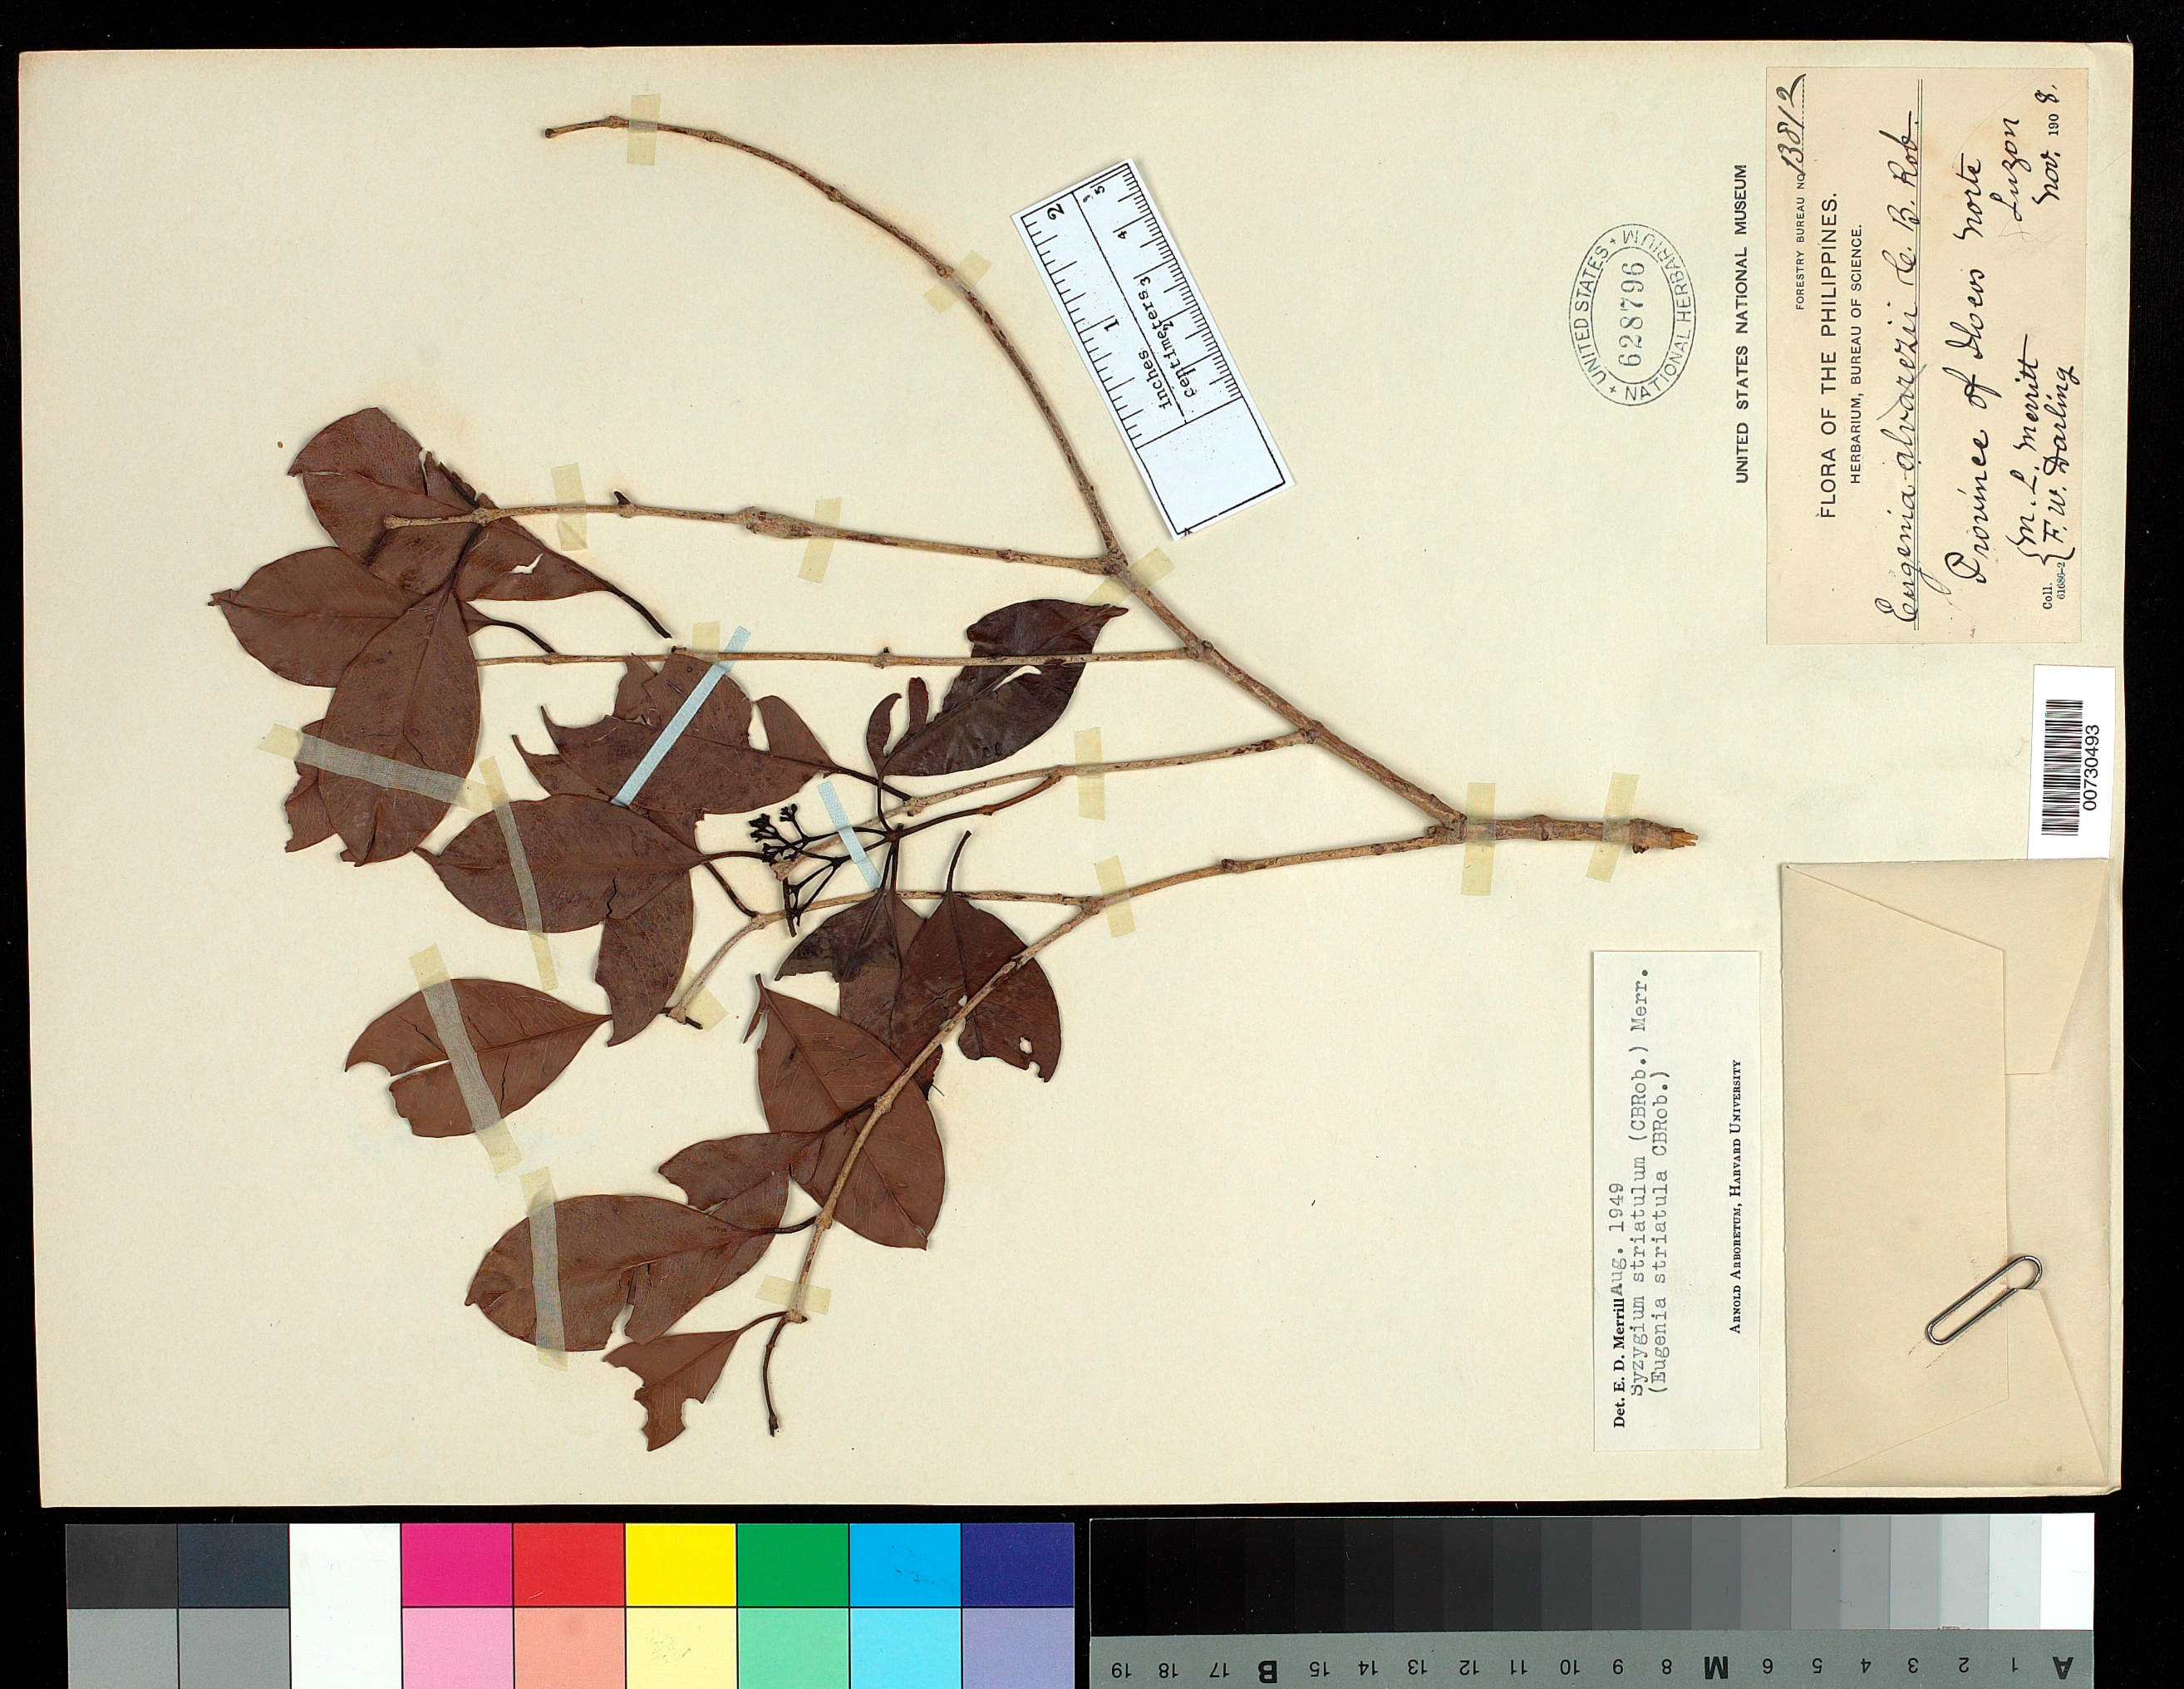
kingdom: Plantae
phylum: Tracheophyta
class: Magnoliopsida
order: Myrtales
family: Myrtaceae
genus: Syzygium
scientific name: Syzygium striatulum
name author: (C.B. Rob.) Merr.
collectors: M. L. Merritt & F. Darling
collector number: For. Bur. 13812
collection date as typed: Nov 1908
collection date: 1908-11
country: Philippines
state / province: Ilocos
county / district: Ilocos Norte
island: Luzon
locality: Mt. Piao.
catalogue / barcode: US 628796